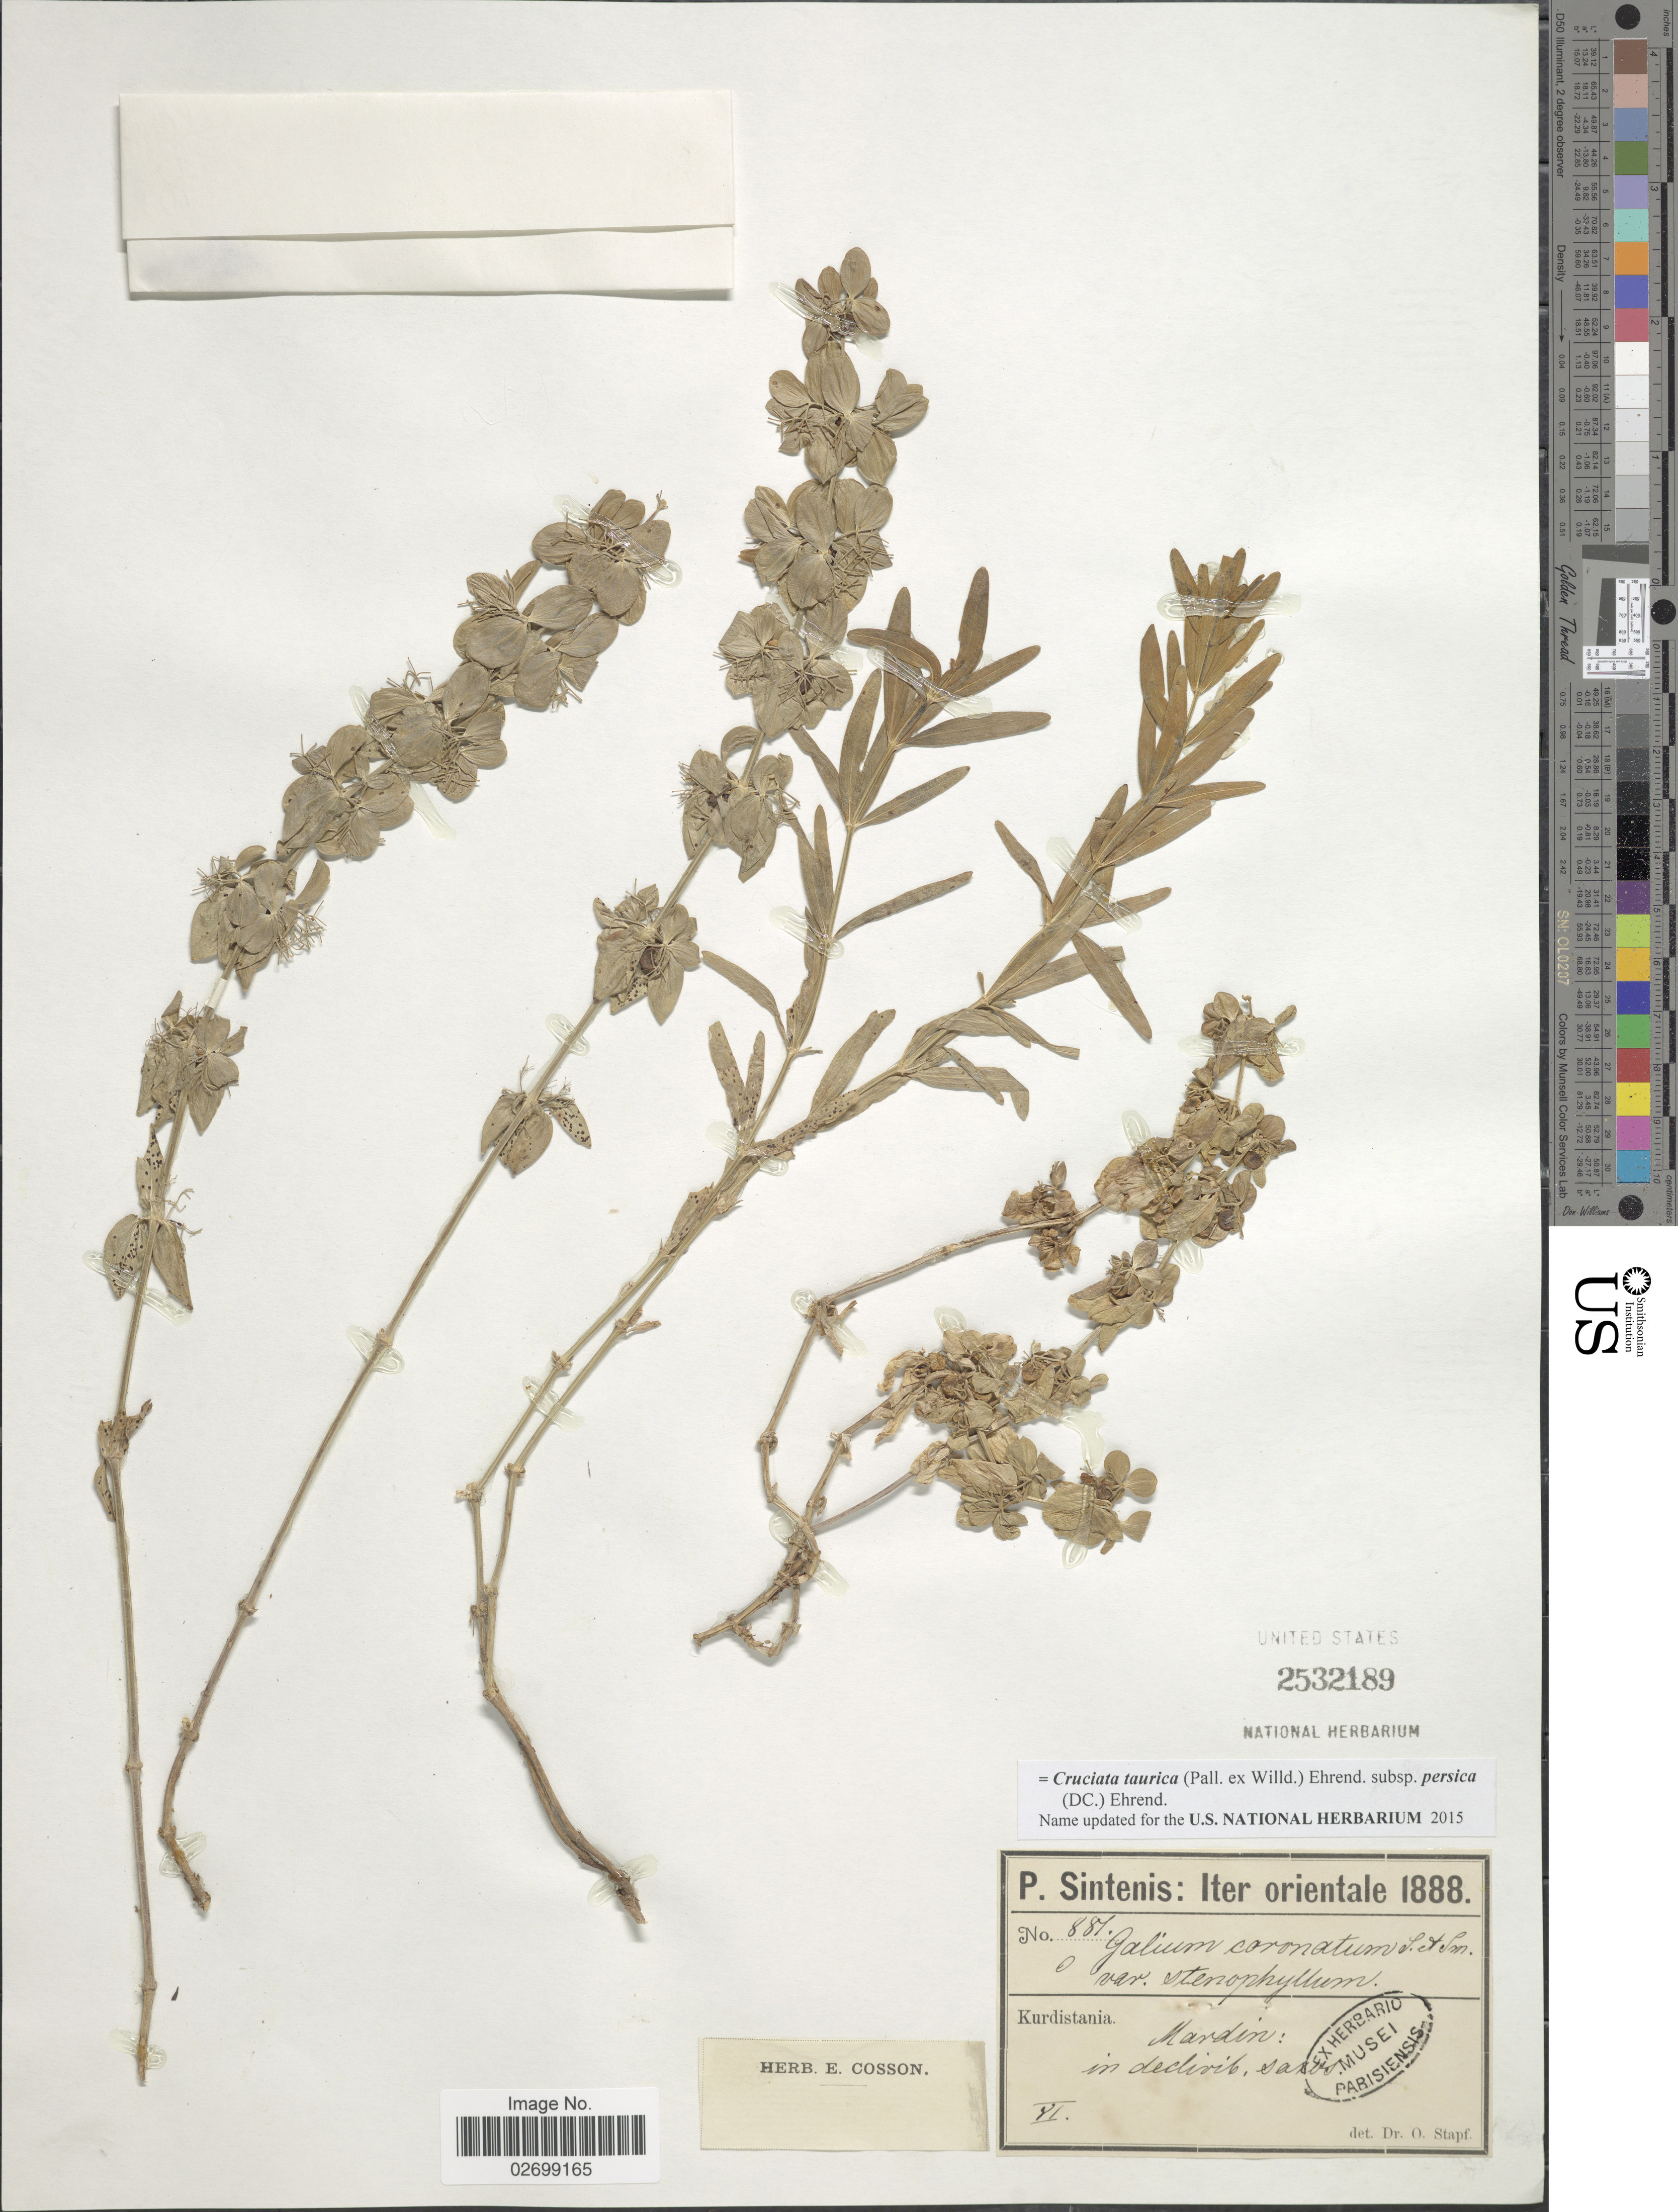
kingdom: Plantae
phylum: Tracheophyta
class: Magnoliopsida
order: Gentianales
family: Rubiaceae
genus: Cruciata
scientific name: Cruciata taurica subsp. persica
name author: (DC.) Ehrend.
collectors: P. Sintenis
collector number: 881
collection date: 1888-06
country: Turkey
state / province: Mardin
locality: Iter orientale. Kurdistania, Mardin: in declivib. saxos.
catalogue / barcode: US 2532189